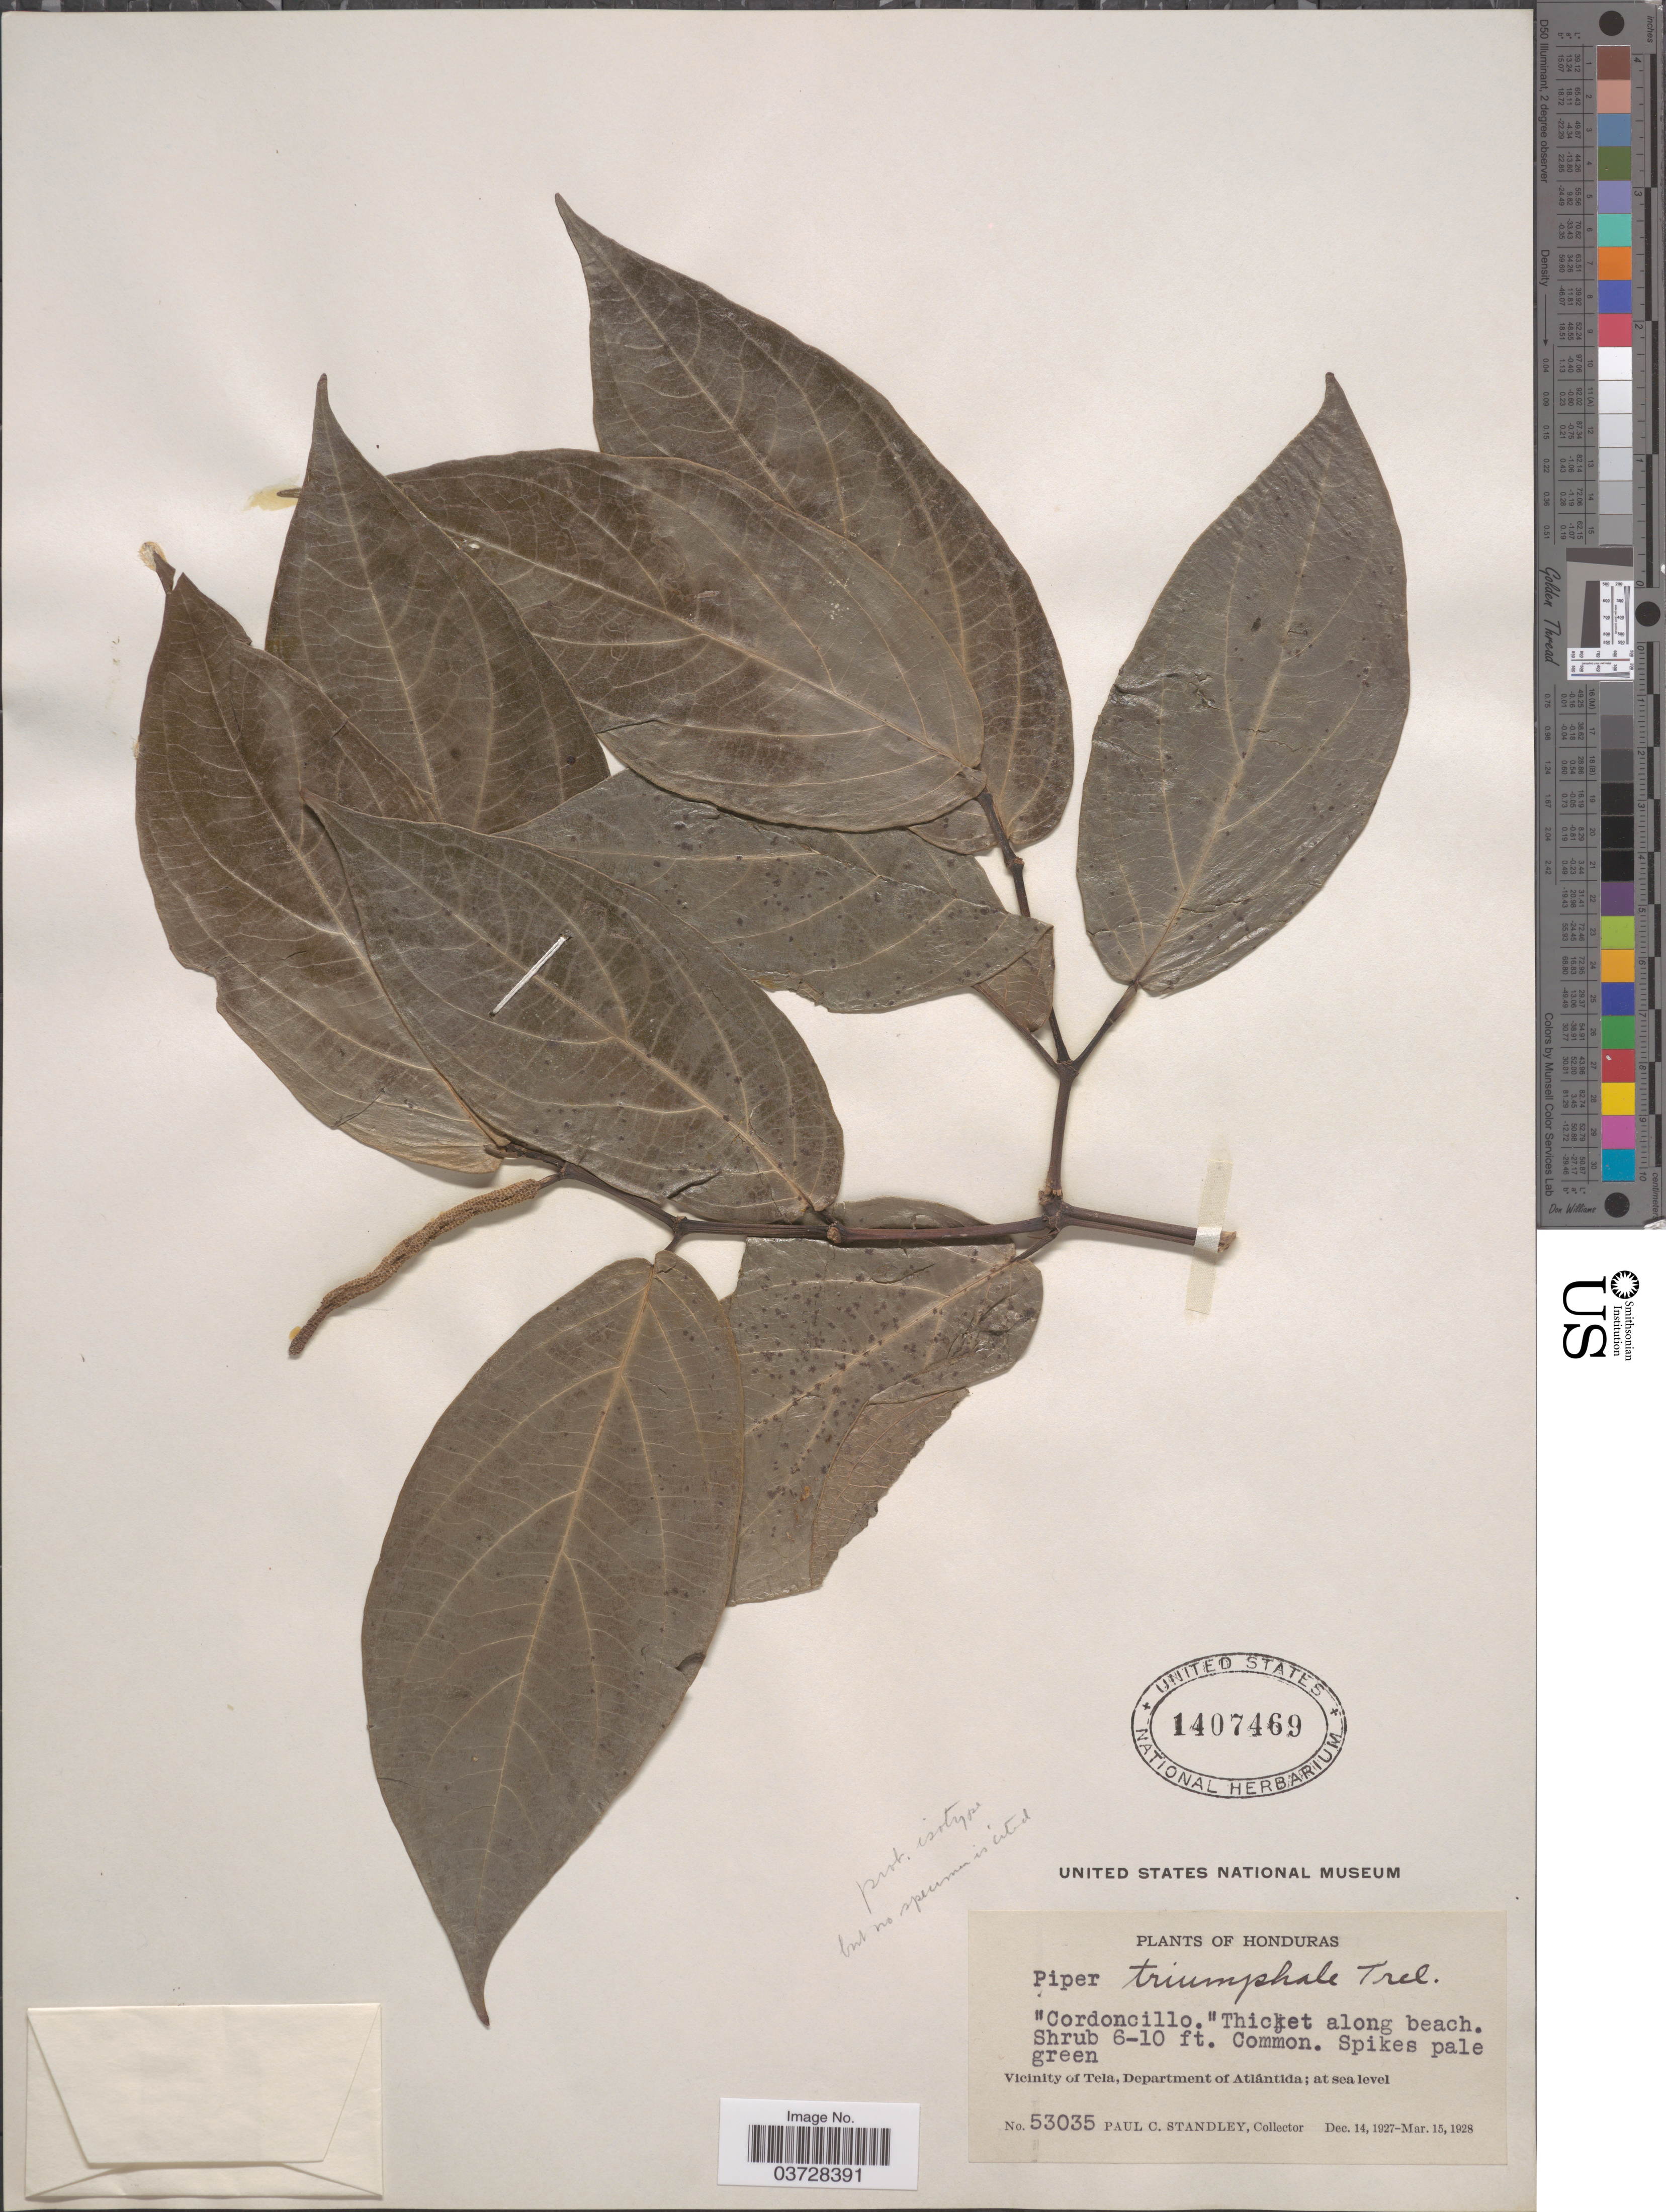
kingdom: Plantae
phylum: Tracheophyta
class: Magnoliopsida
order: Piperales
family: Piperaceae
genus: Piper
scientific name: Piper triumphale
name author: Trel.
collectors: P. C. Standley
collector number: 53035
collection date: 1927-12-14/1928-03-15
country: Honduras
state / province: Atlantida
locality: Vicinity of Tela, Department of Atlántida.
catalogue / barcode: US 1407469